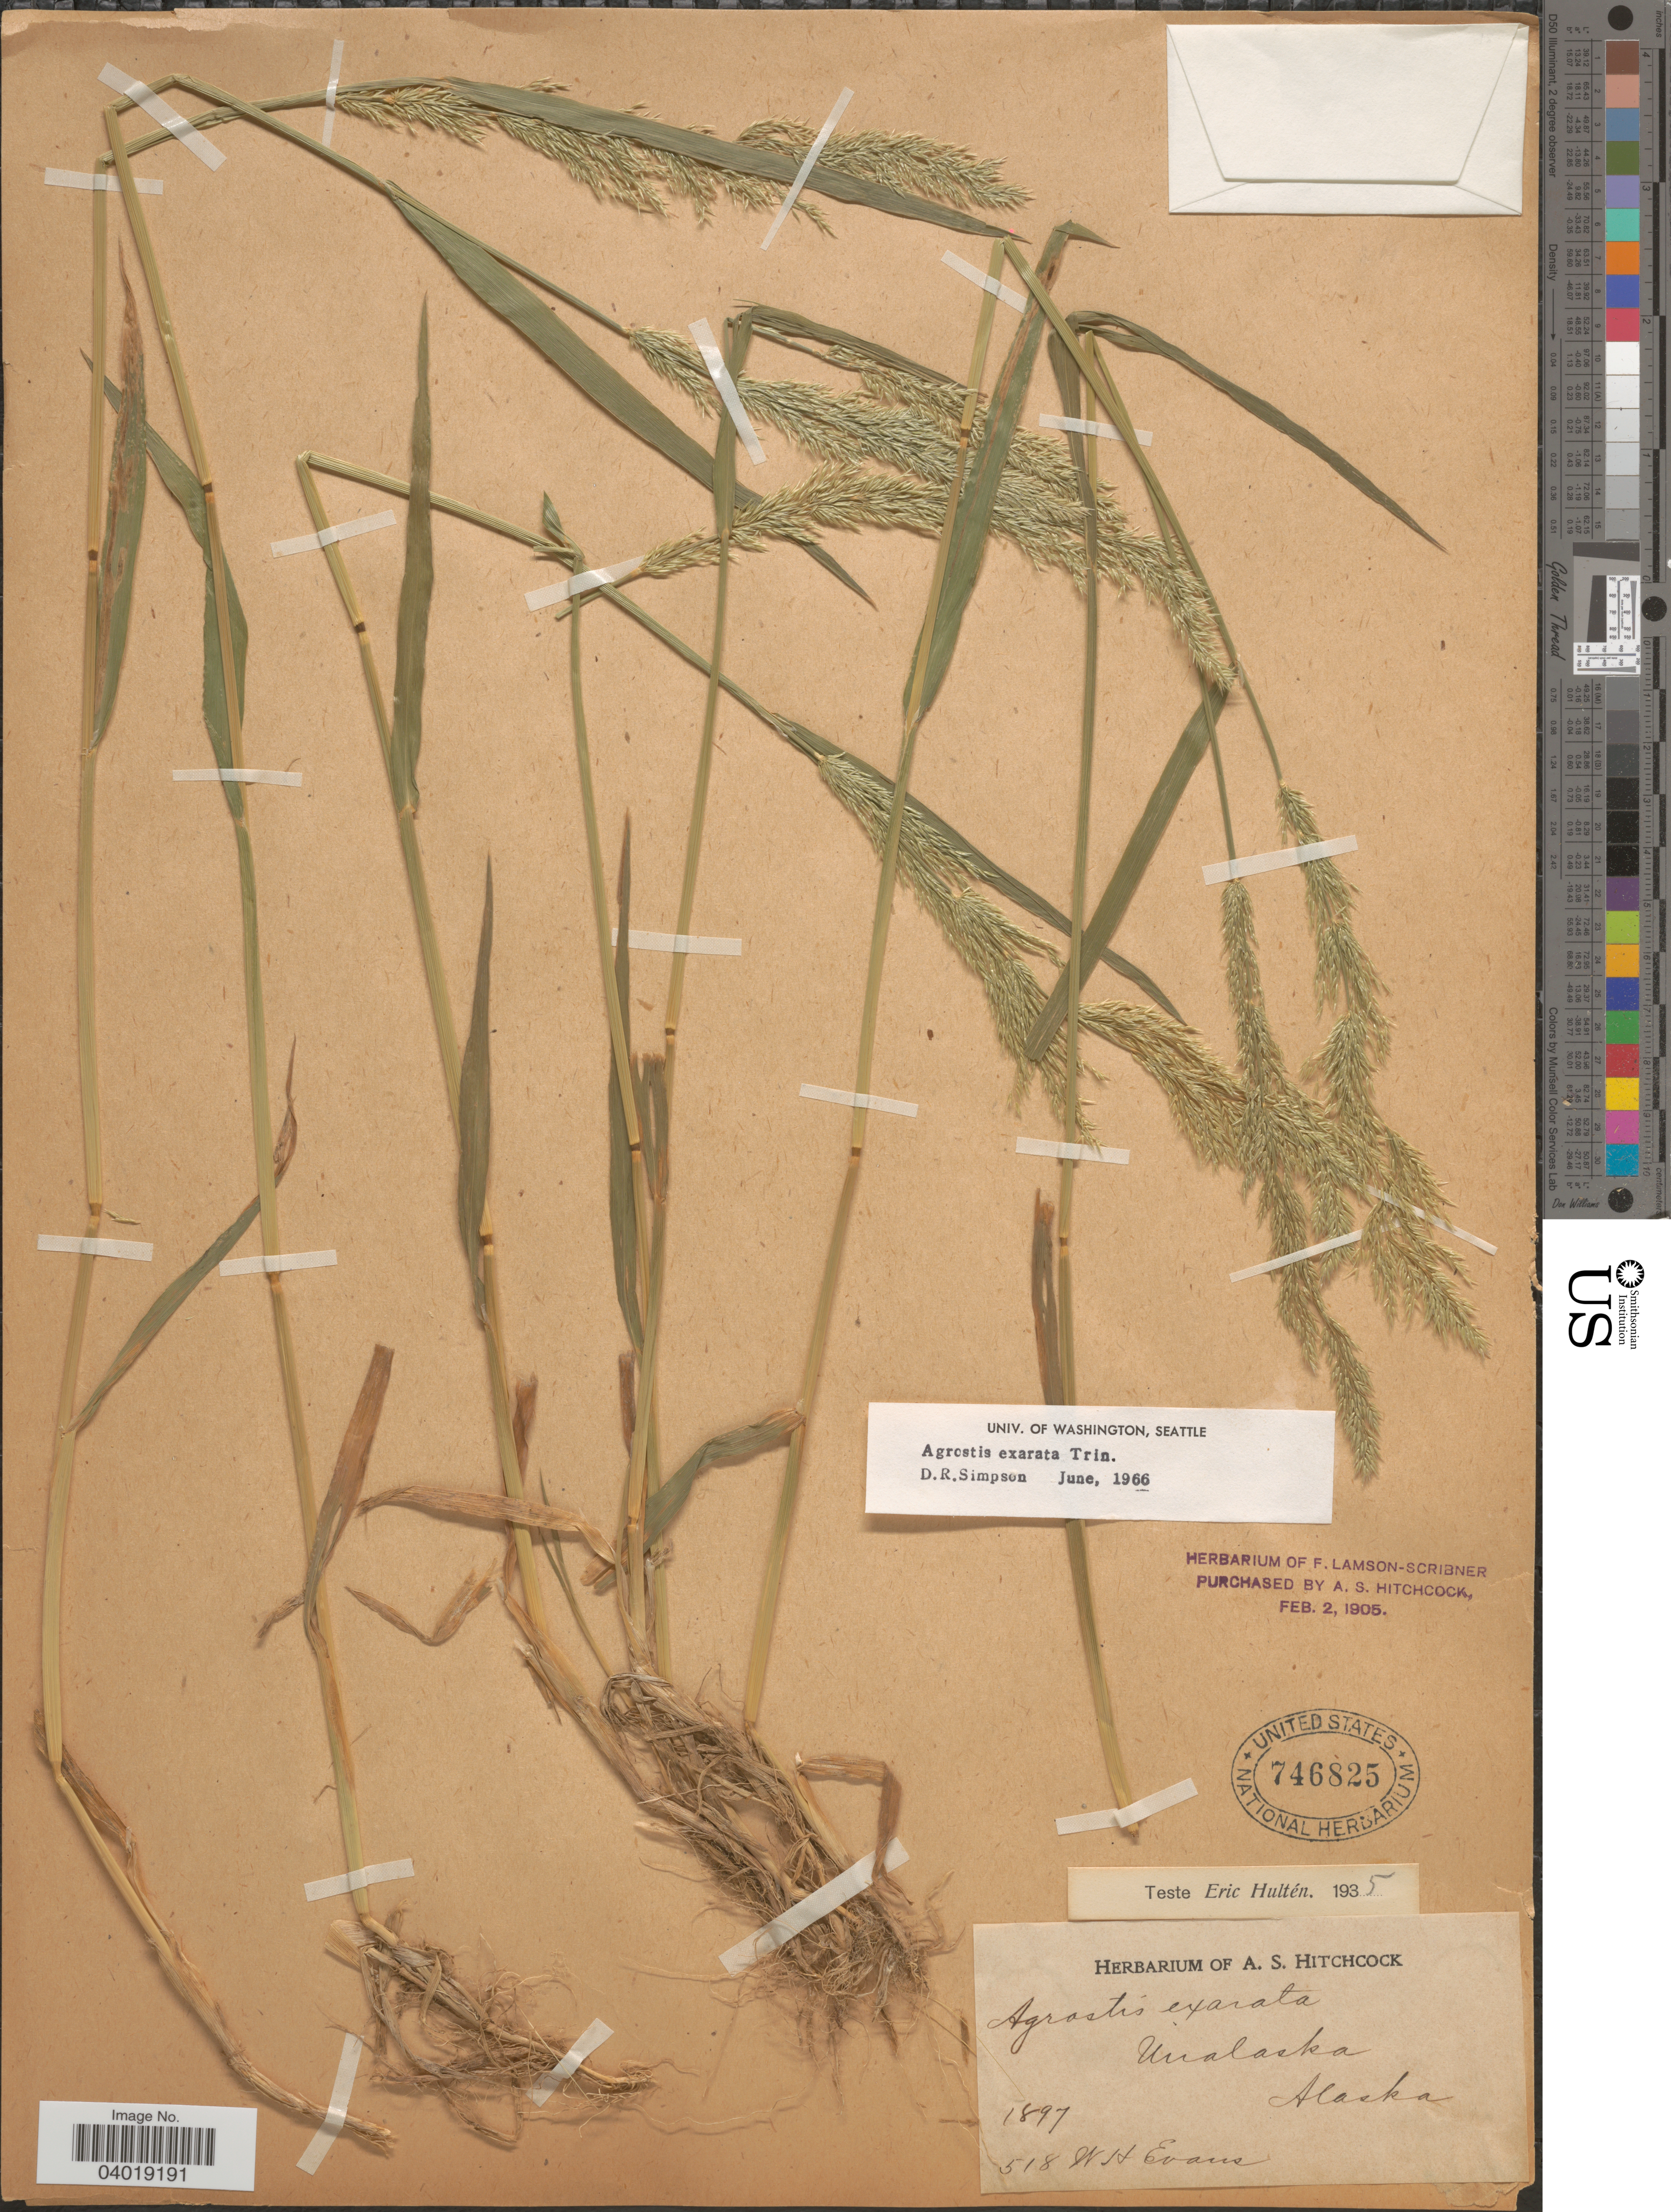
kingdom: Plantae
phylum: Tracheophyta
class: Liliopsida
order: Poales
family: Poaceae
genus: Agrostis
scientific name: Agrostis exarata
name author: Trin.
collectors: W. H. Evans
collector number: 518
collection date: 1897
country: United States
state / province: Alaska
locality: Unalaska.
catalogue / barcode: US 746825